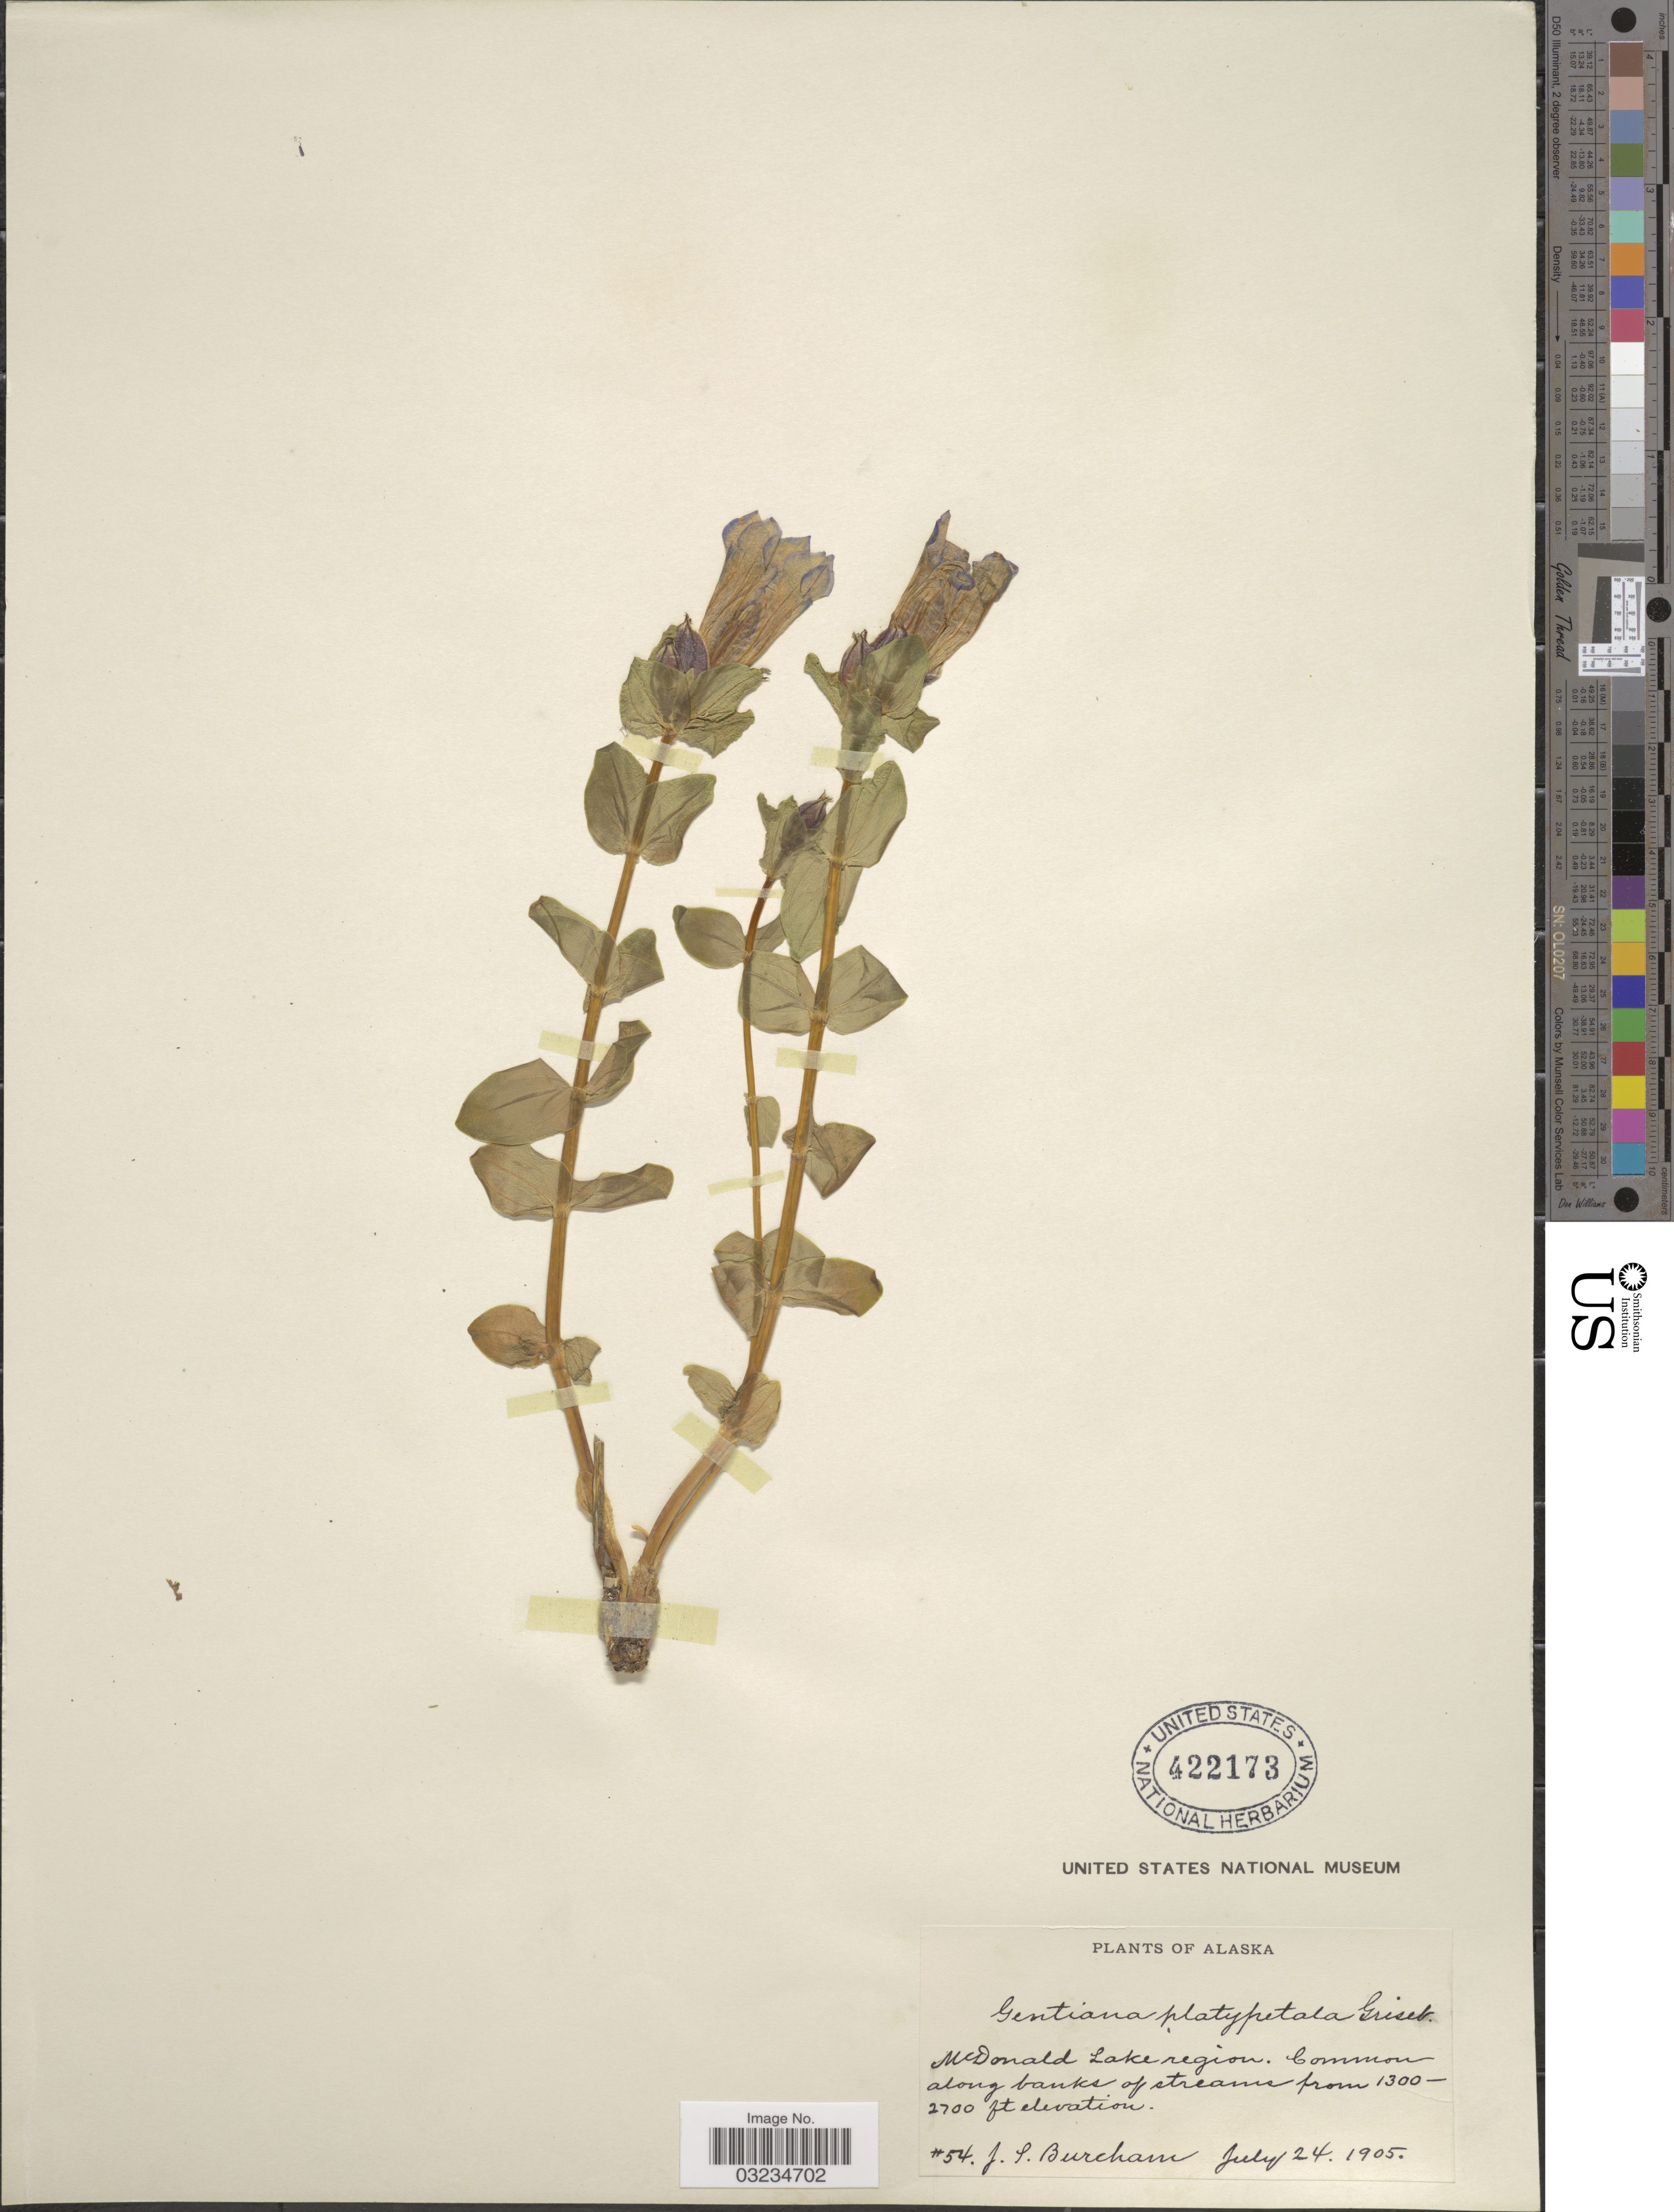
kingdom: Plantae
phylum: Tracheophyta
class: Magnoliopsida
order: Gentianales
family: Gentianaceae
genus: Gentiana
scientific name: Gentiana platypetala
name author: Griseb.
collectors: J. Burcham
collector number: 54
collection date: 1905-07-24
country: United States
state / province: Alaska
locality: McDonald Lake region.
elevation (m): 396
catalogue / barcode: US 422173